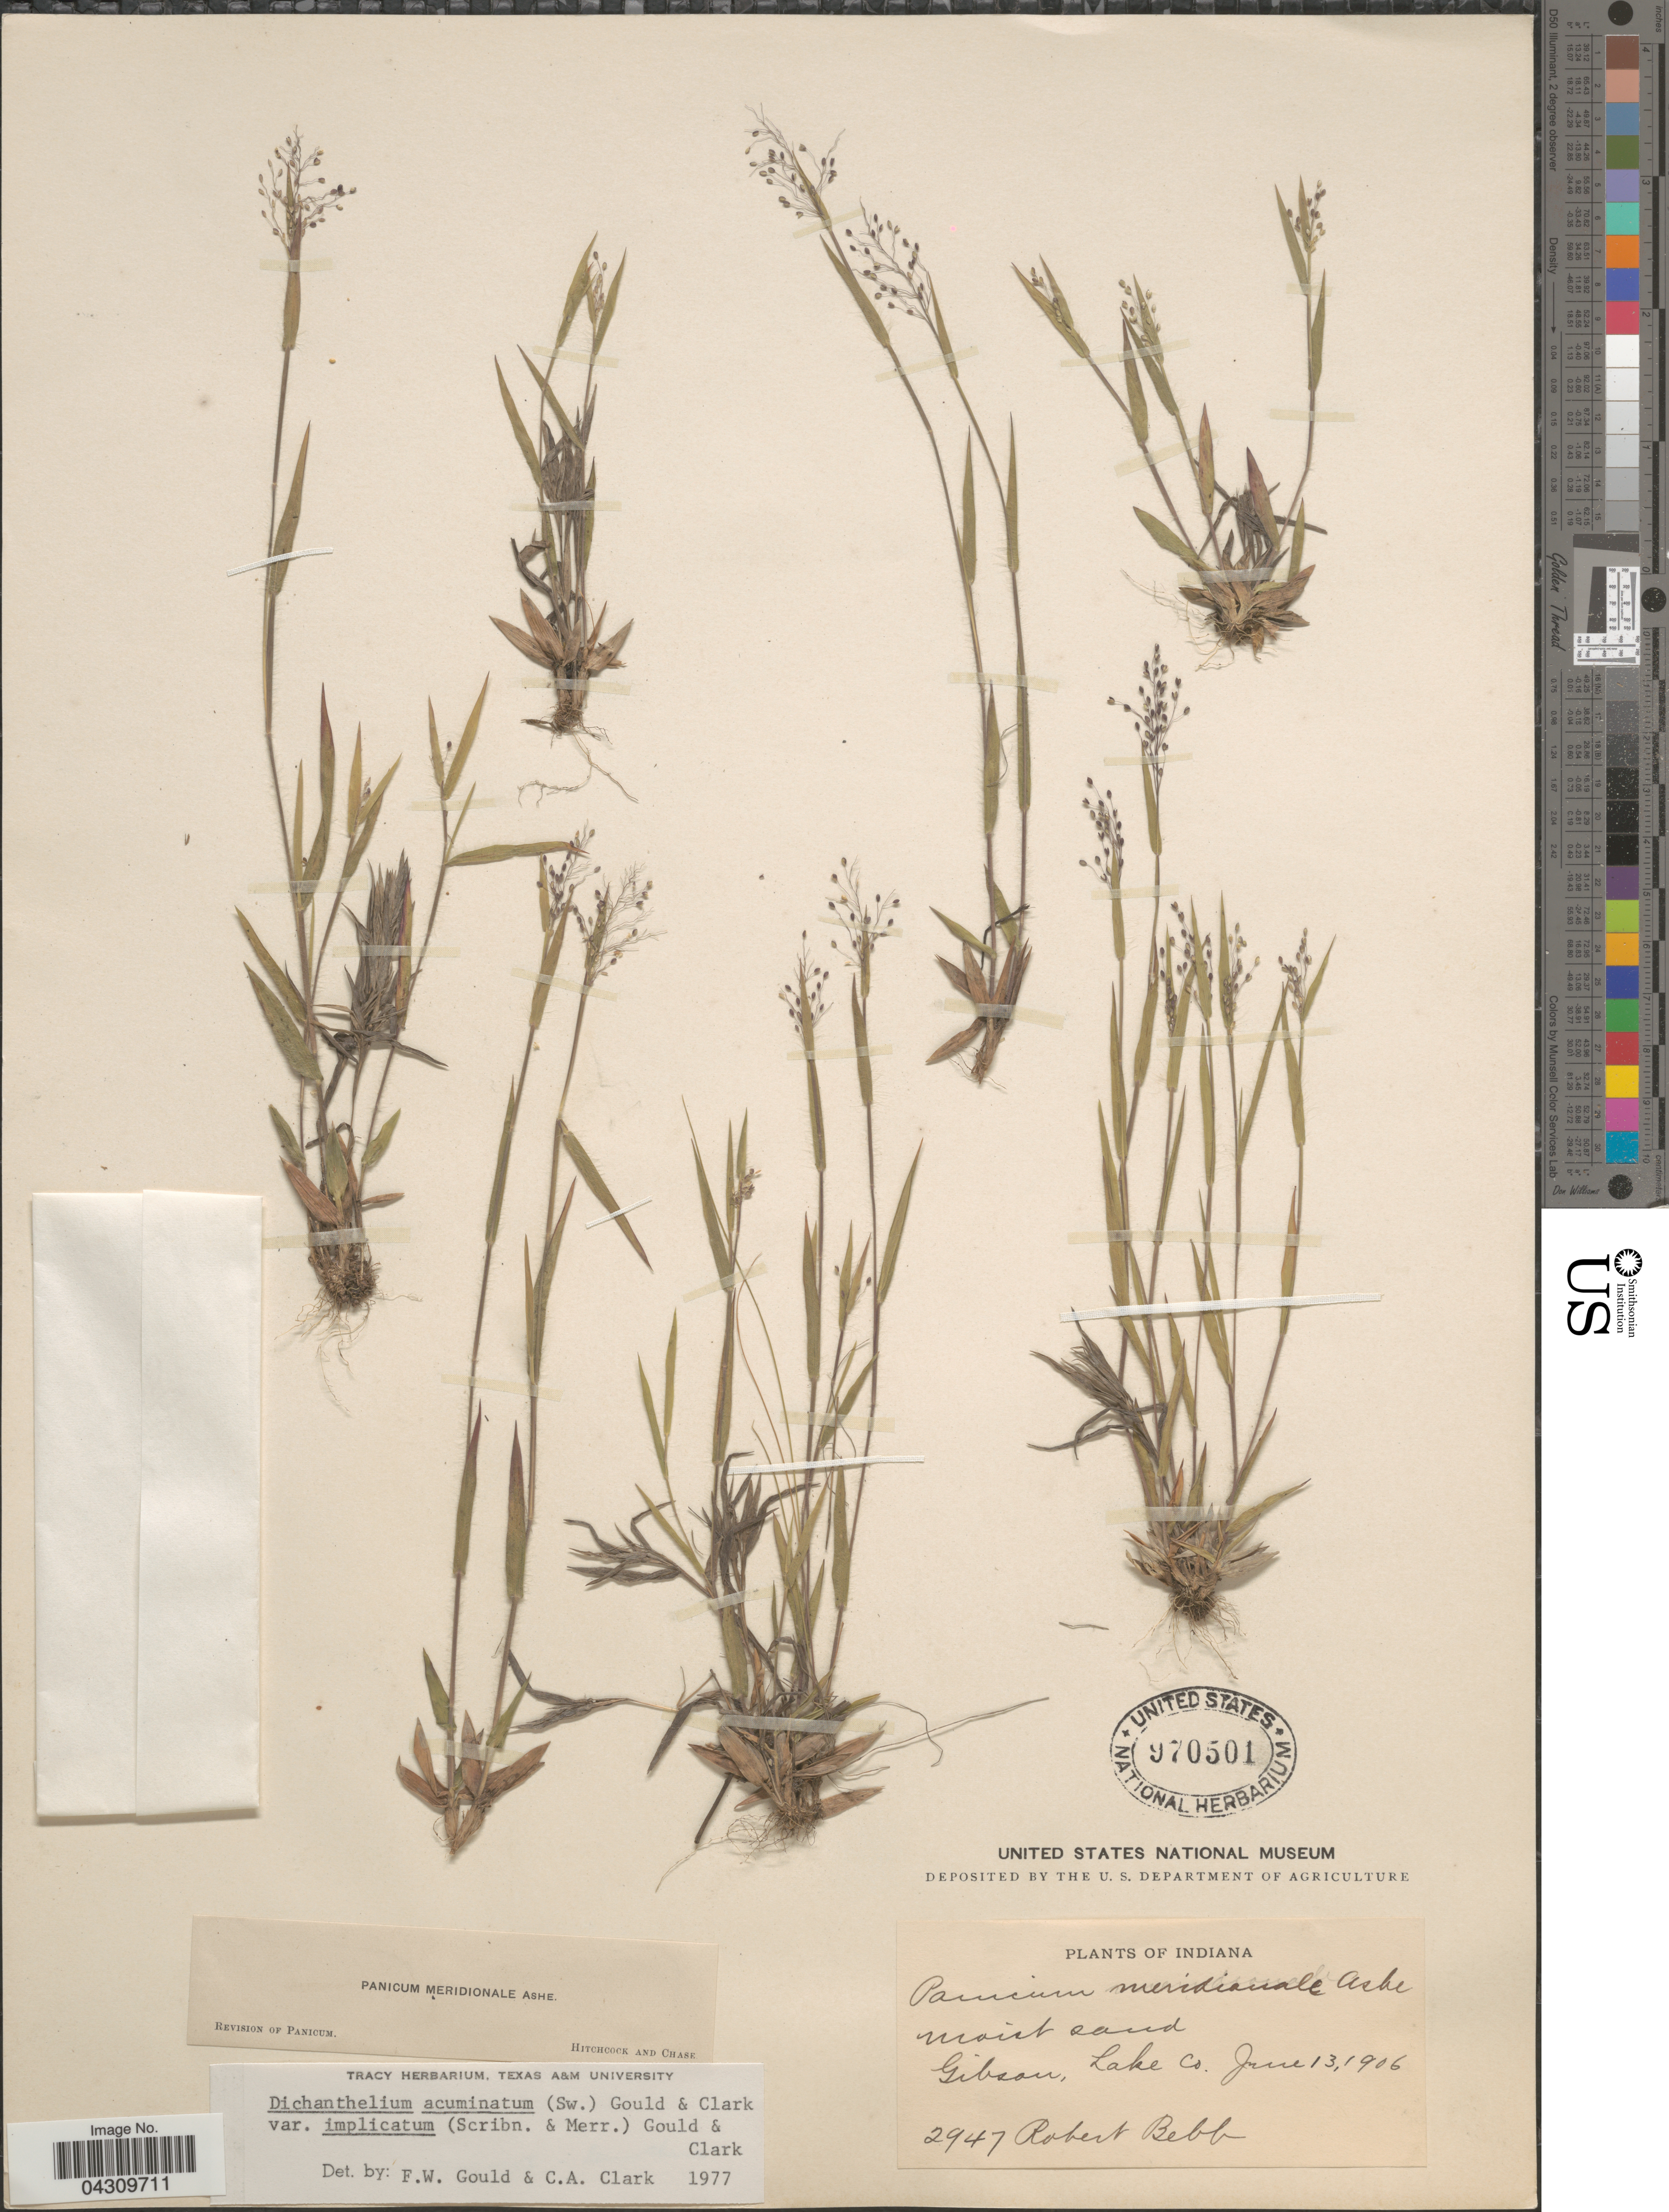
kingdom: Plantae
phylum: Tracheophyta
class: Liliopsida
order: Poales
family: Poaceae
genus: Dichanthelium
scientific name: Dichanthelium acuminatum var. acuminatum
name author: (Sw.) Gould & C.A. Clark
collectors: R. Bebb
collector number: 2947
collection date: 1906-06-13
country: United States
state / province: Indiana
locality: Gibson, Lake Co.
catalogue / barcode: US 970501